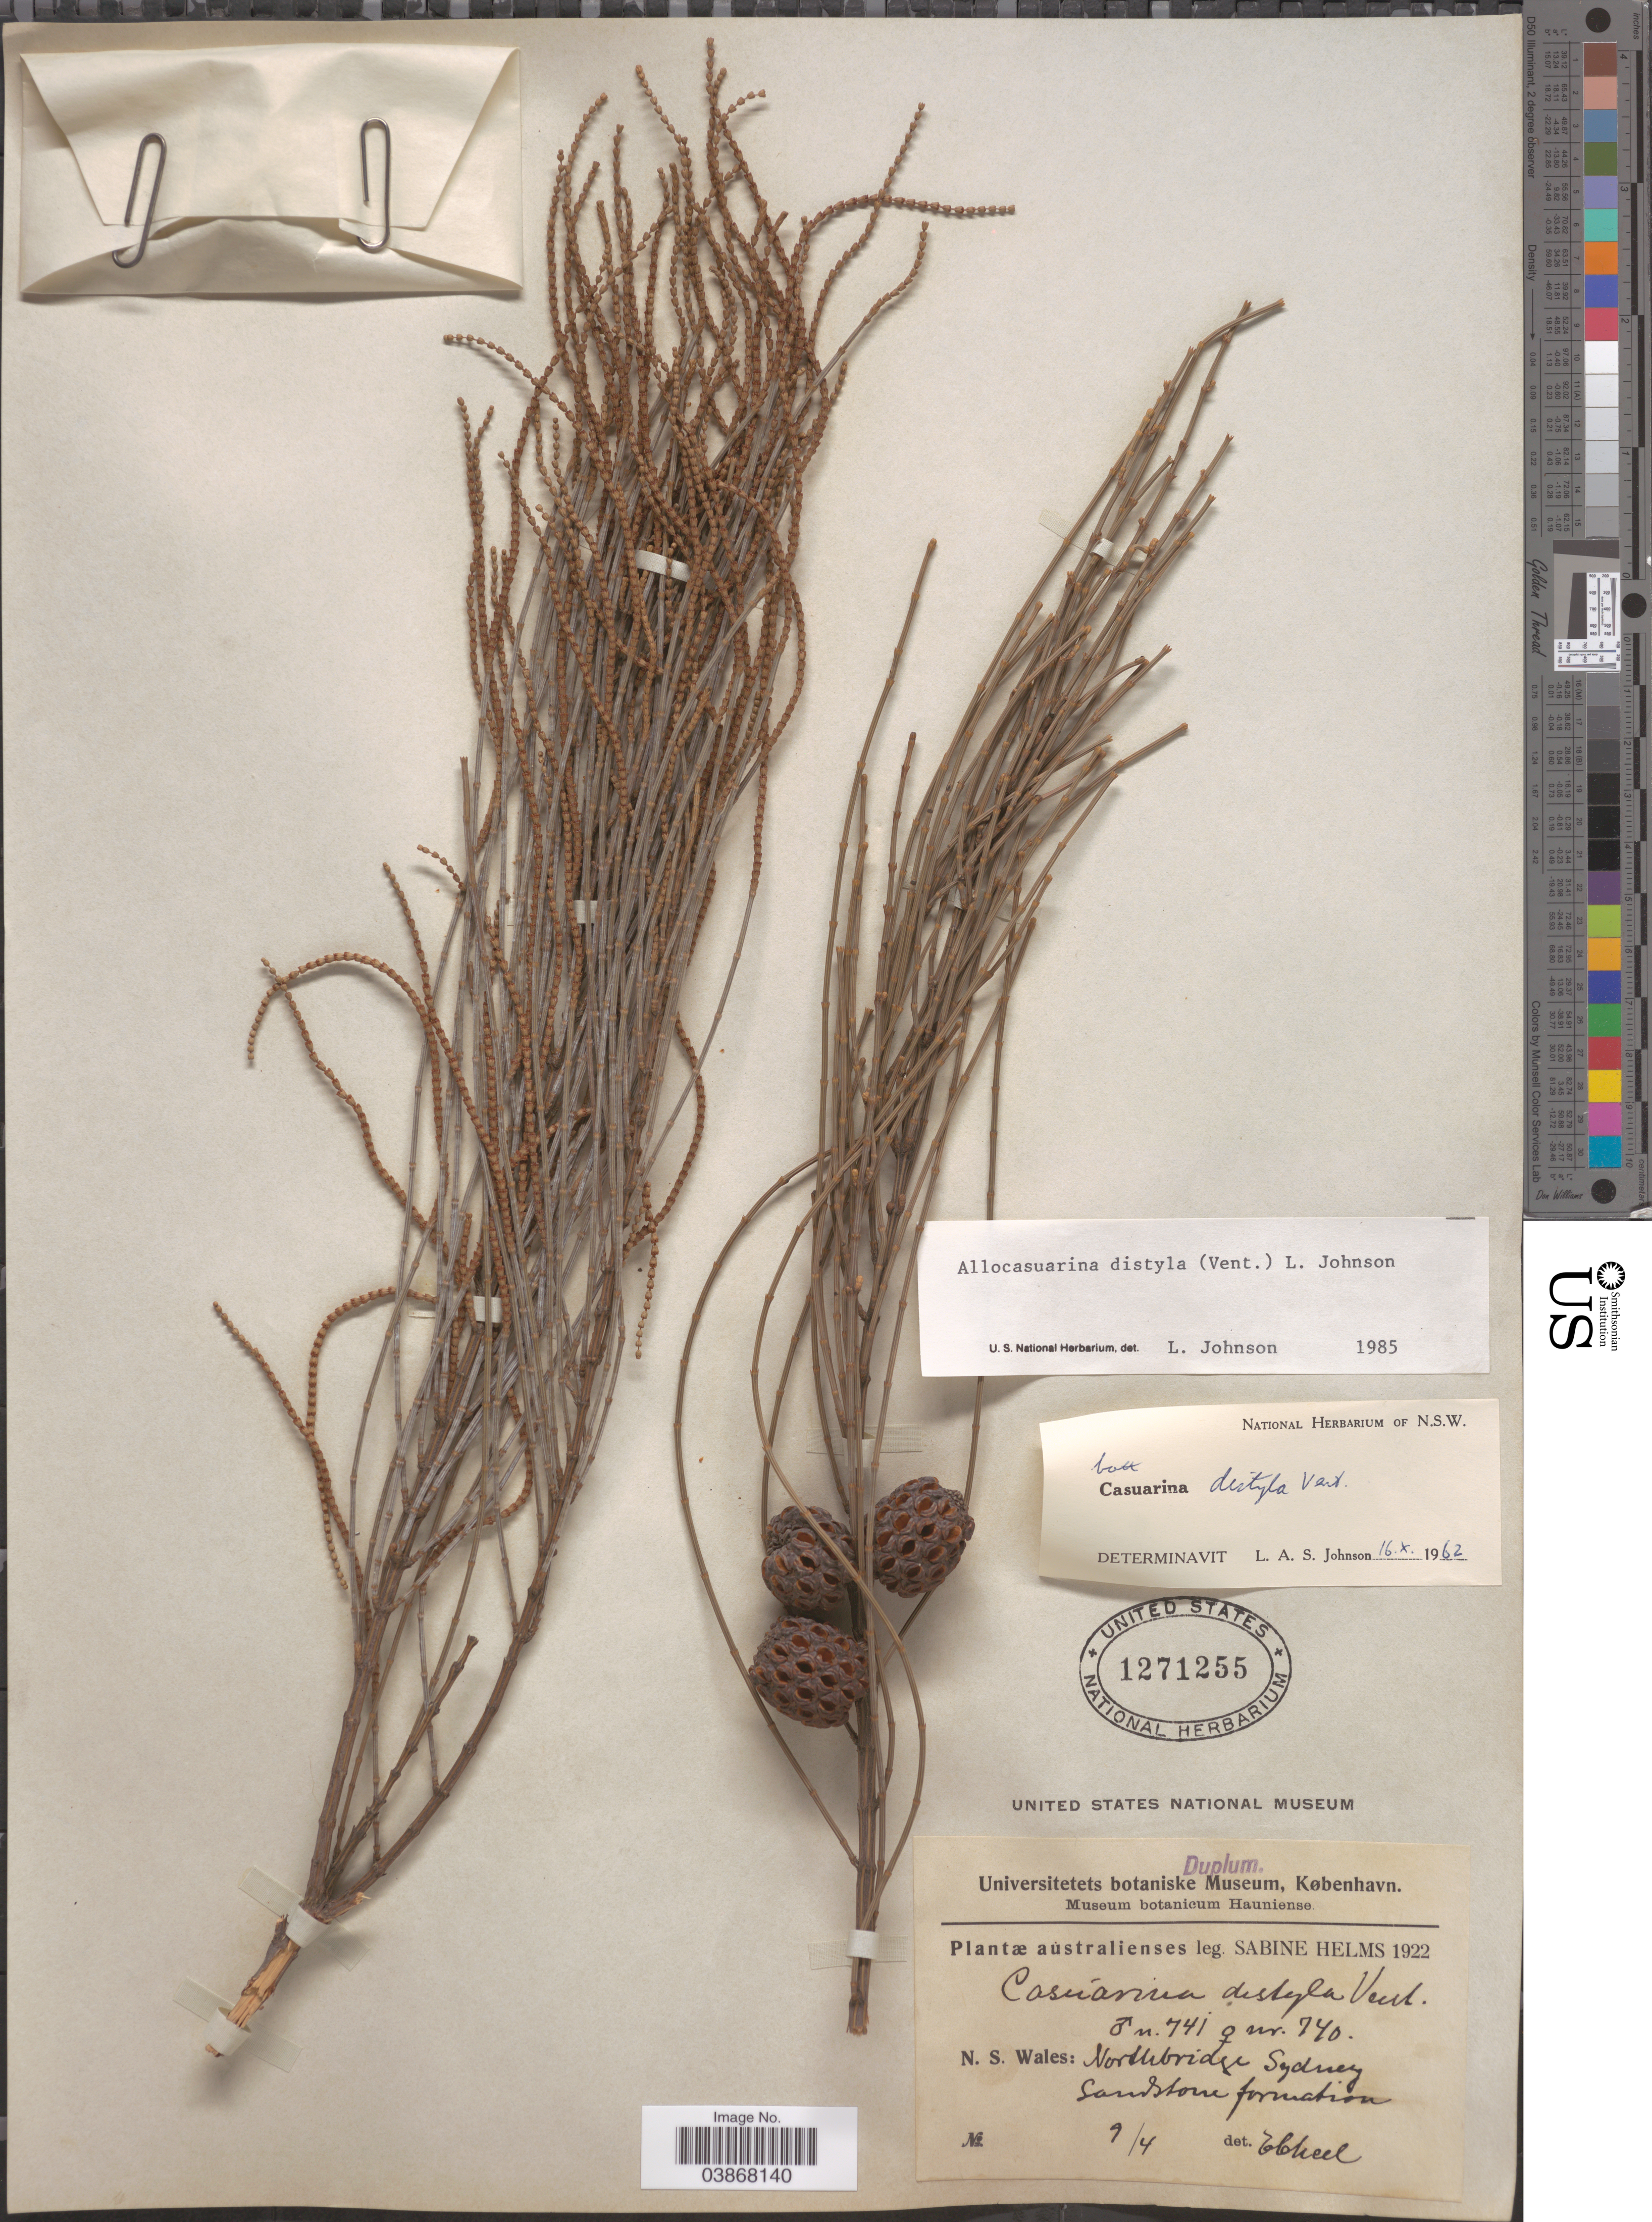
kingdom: Plantae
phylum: Tracheophyta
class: Magnoliopsida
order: Fagales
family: Casuarinaceae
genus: Allocasuarina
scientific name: Allocasuarina distyla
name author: (Vent.) L.A.S. Johnson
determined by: Johnson, L. A. S.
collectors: S. Helms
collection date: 1922-04-09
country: Australia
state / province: New South Wales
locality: Northbridge Sydney.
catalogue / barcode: US 1271255